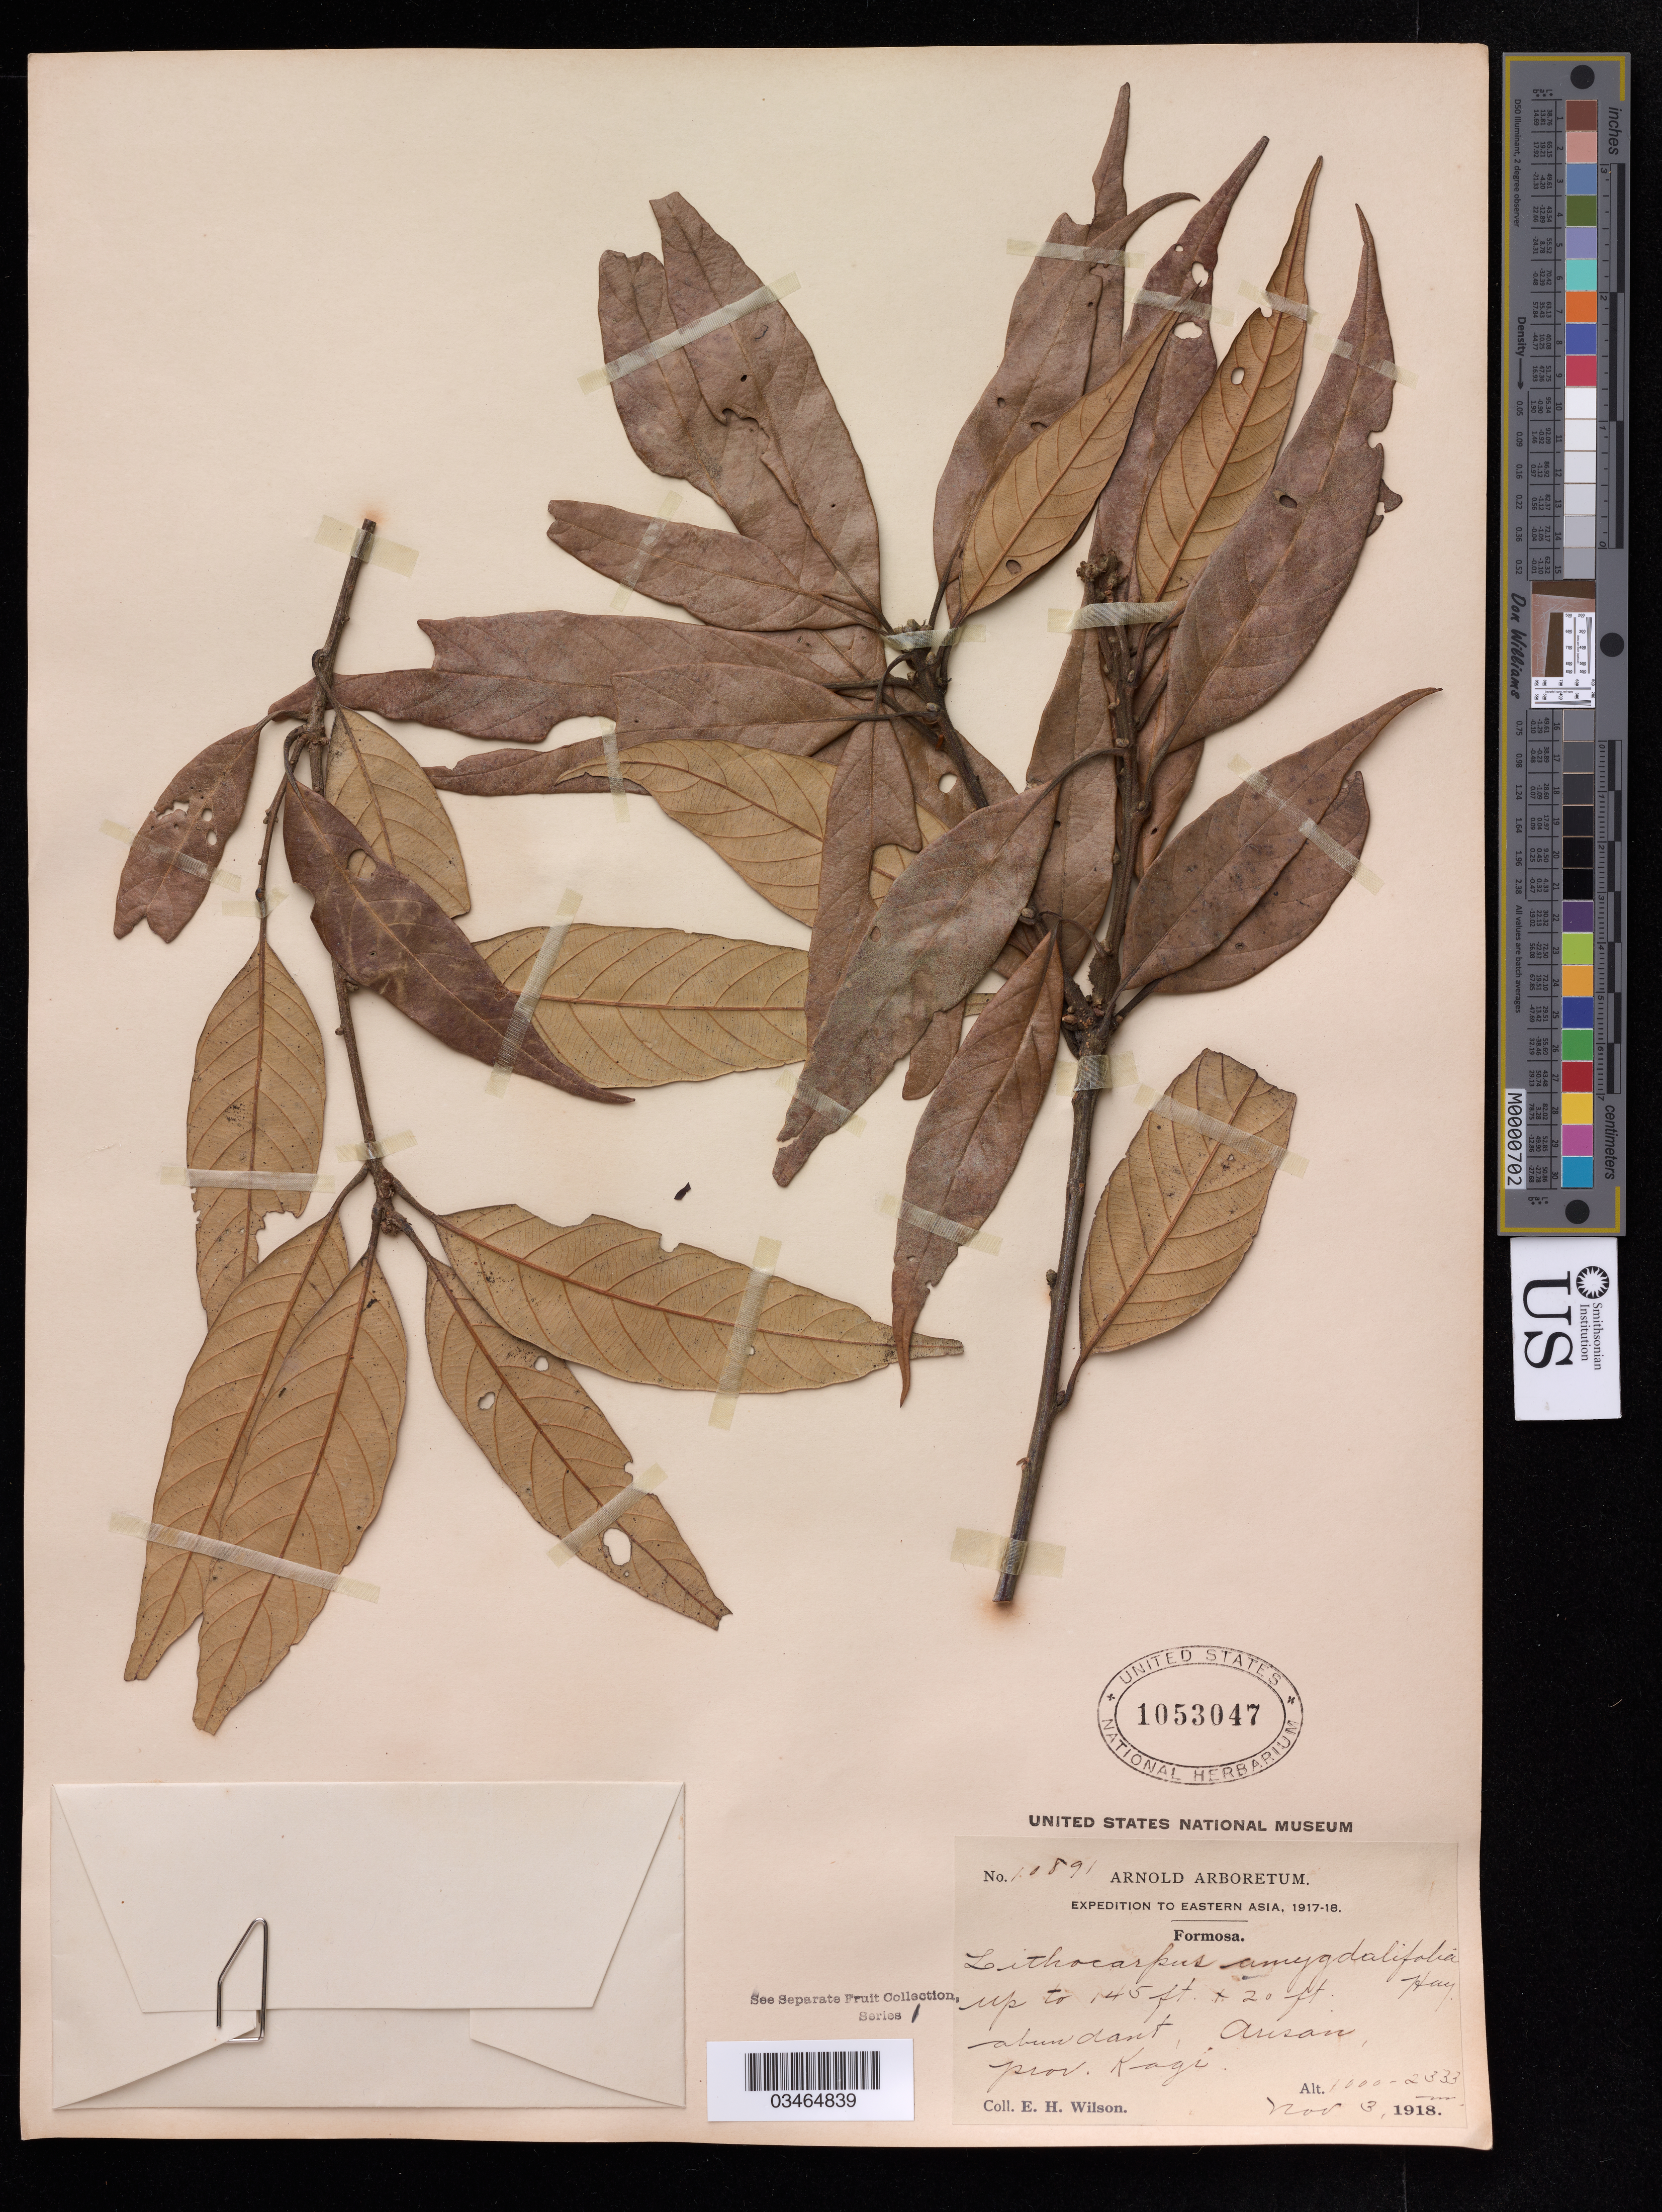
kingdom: Plantae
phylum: Tracheophyta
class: Magnoliopsida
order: Fagales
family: Fagaceae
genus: Lithocarpus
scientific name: Lithocarpus amygdalifolius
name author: (Skan) Hayata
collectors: E. Wilson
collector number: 10891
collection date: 1918-11-03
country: Taiwan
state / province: Chiayi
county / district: Chiayi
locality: Alishan Forest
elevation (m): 1000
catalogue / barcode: US 1053047